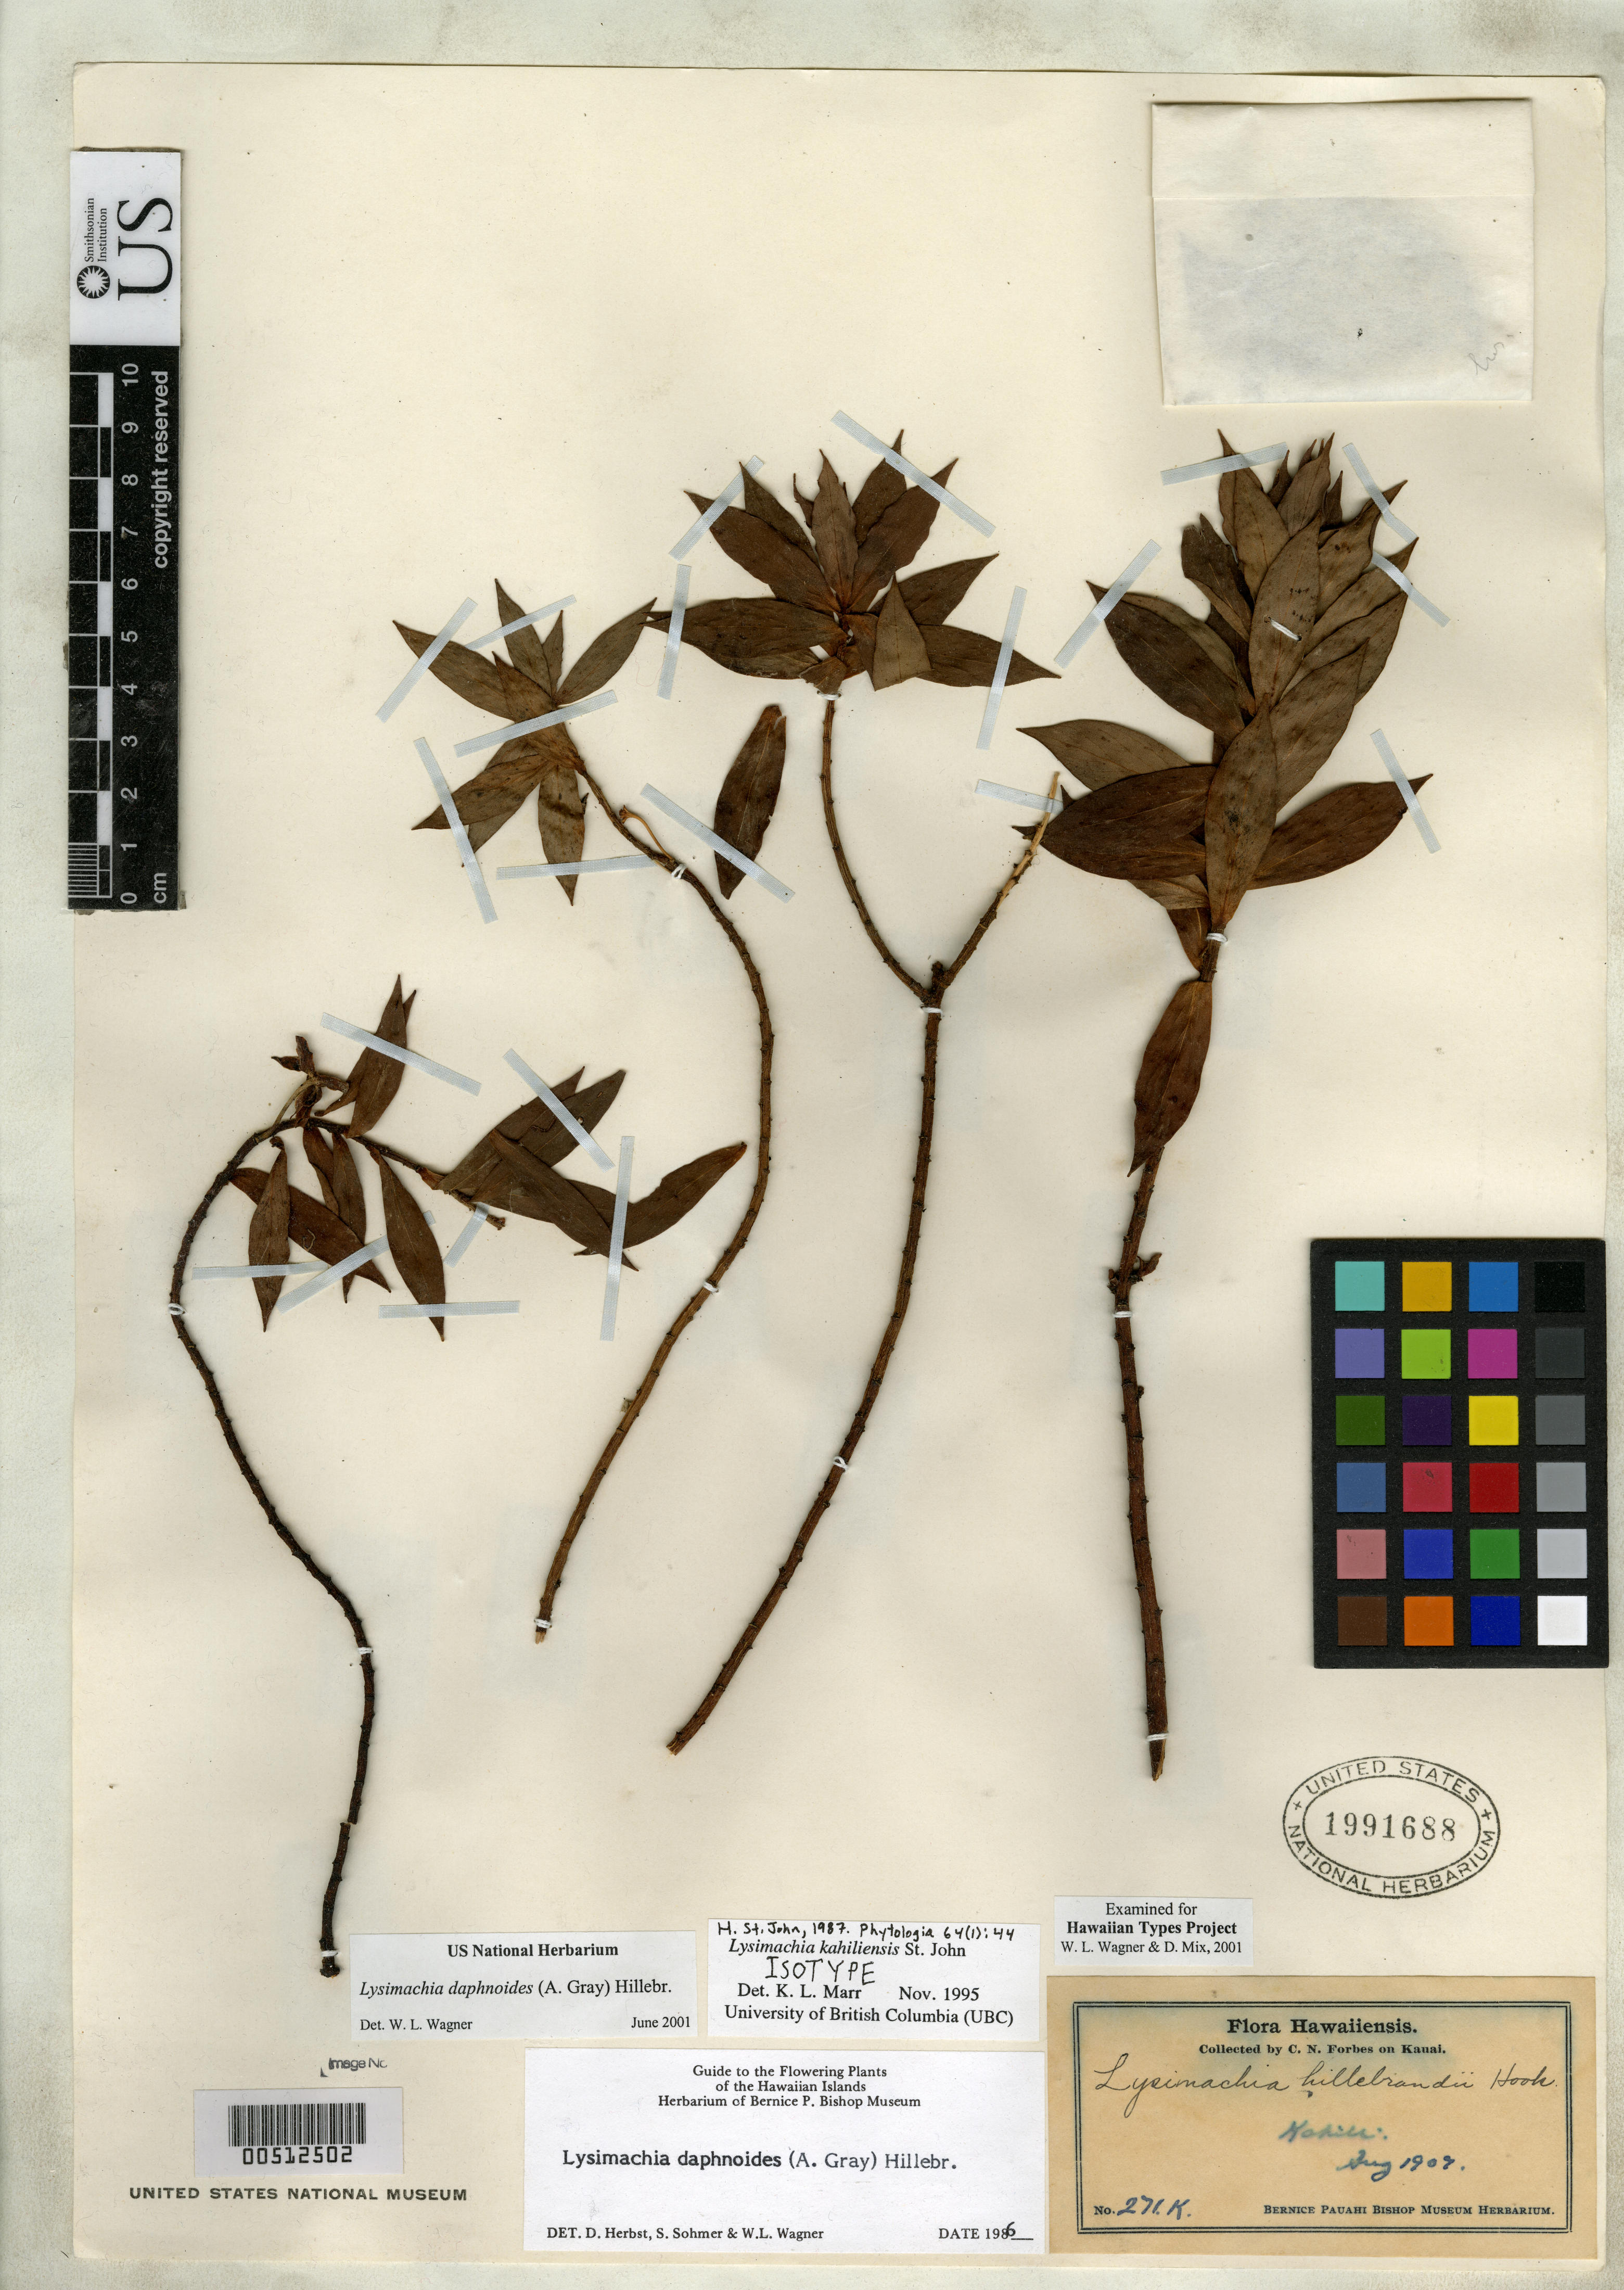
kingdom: Plantae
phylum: Tracheophyta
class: Magnoliopsida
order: Ericales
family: Primulaceae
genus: Lysimachia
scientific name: Lysimachia kahiliensis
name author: H. St. John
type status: Isotype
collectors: C. N. Forbes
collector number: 271.K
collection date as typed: Aug 1907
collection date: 1907-08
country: United States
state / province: Hawaii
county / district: Kauai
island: Kaua'i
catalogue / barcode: US 1991688